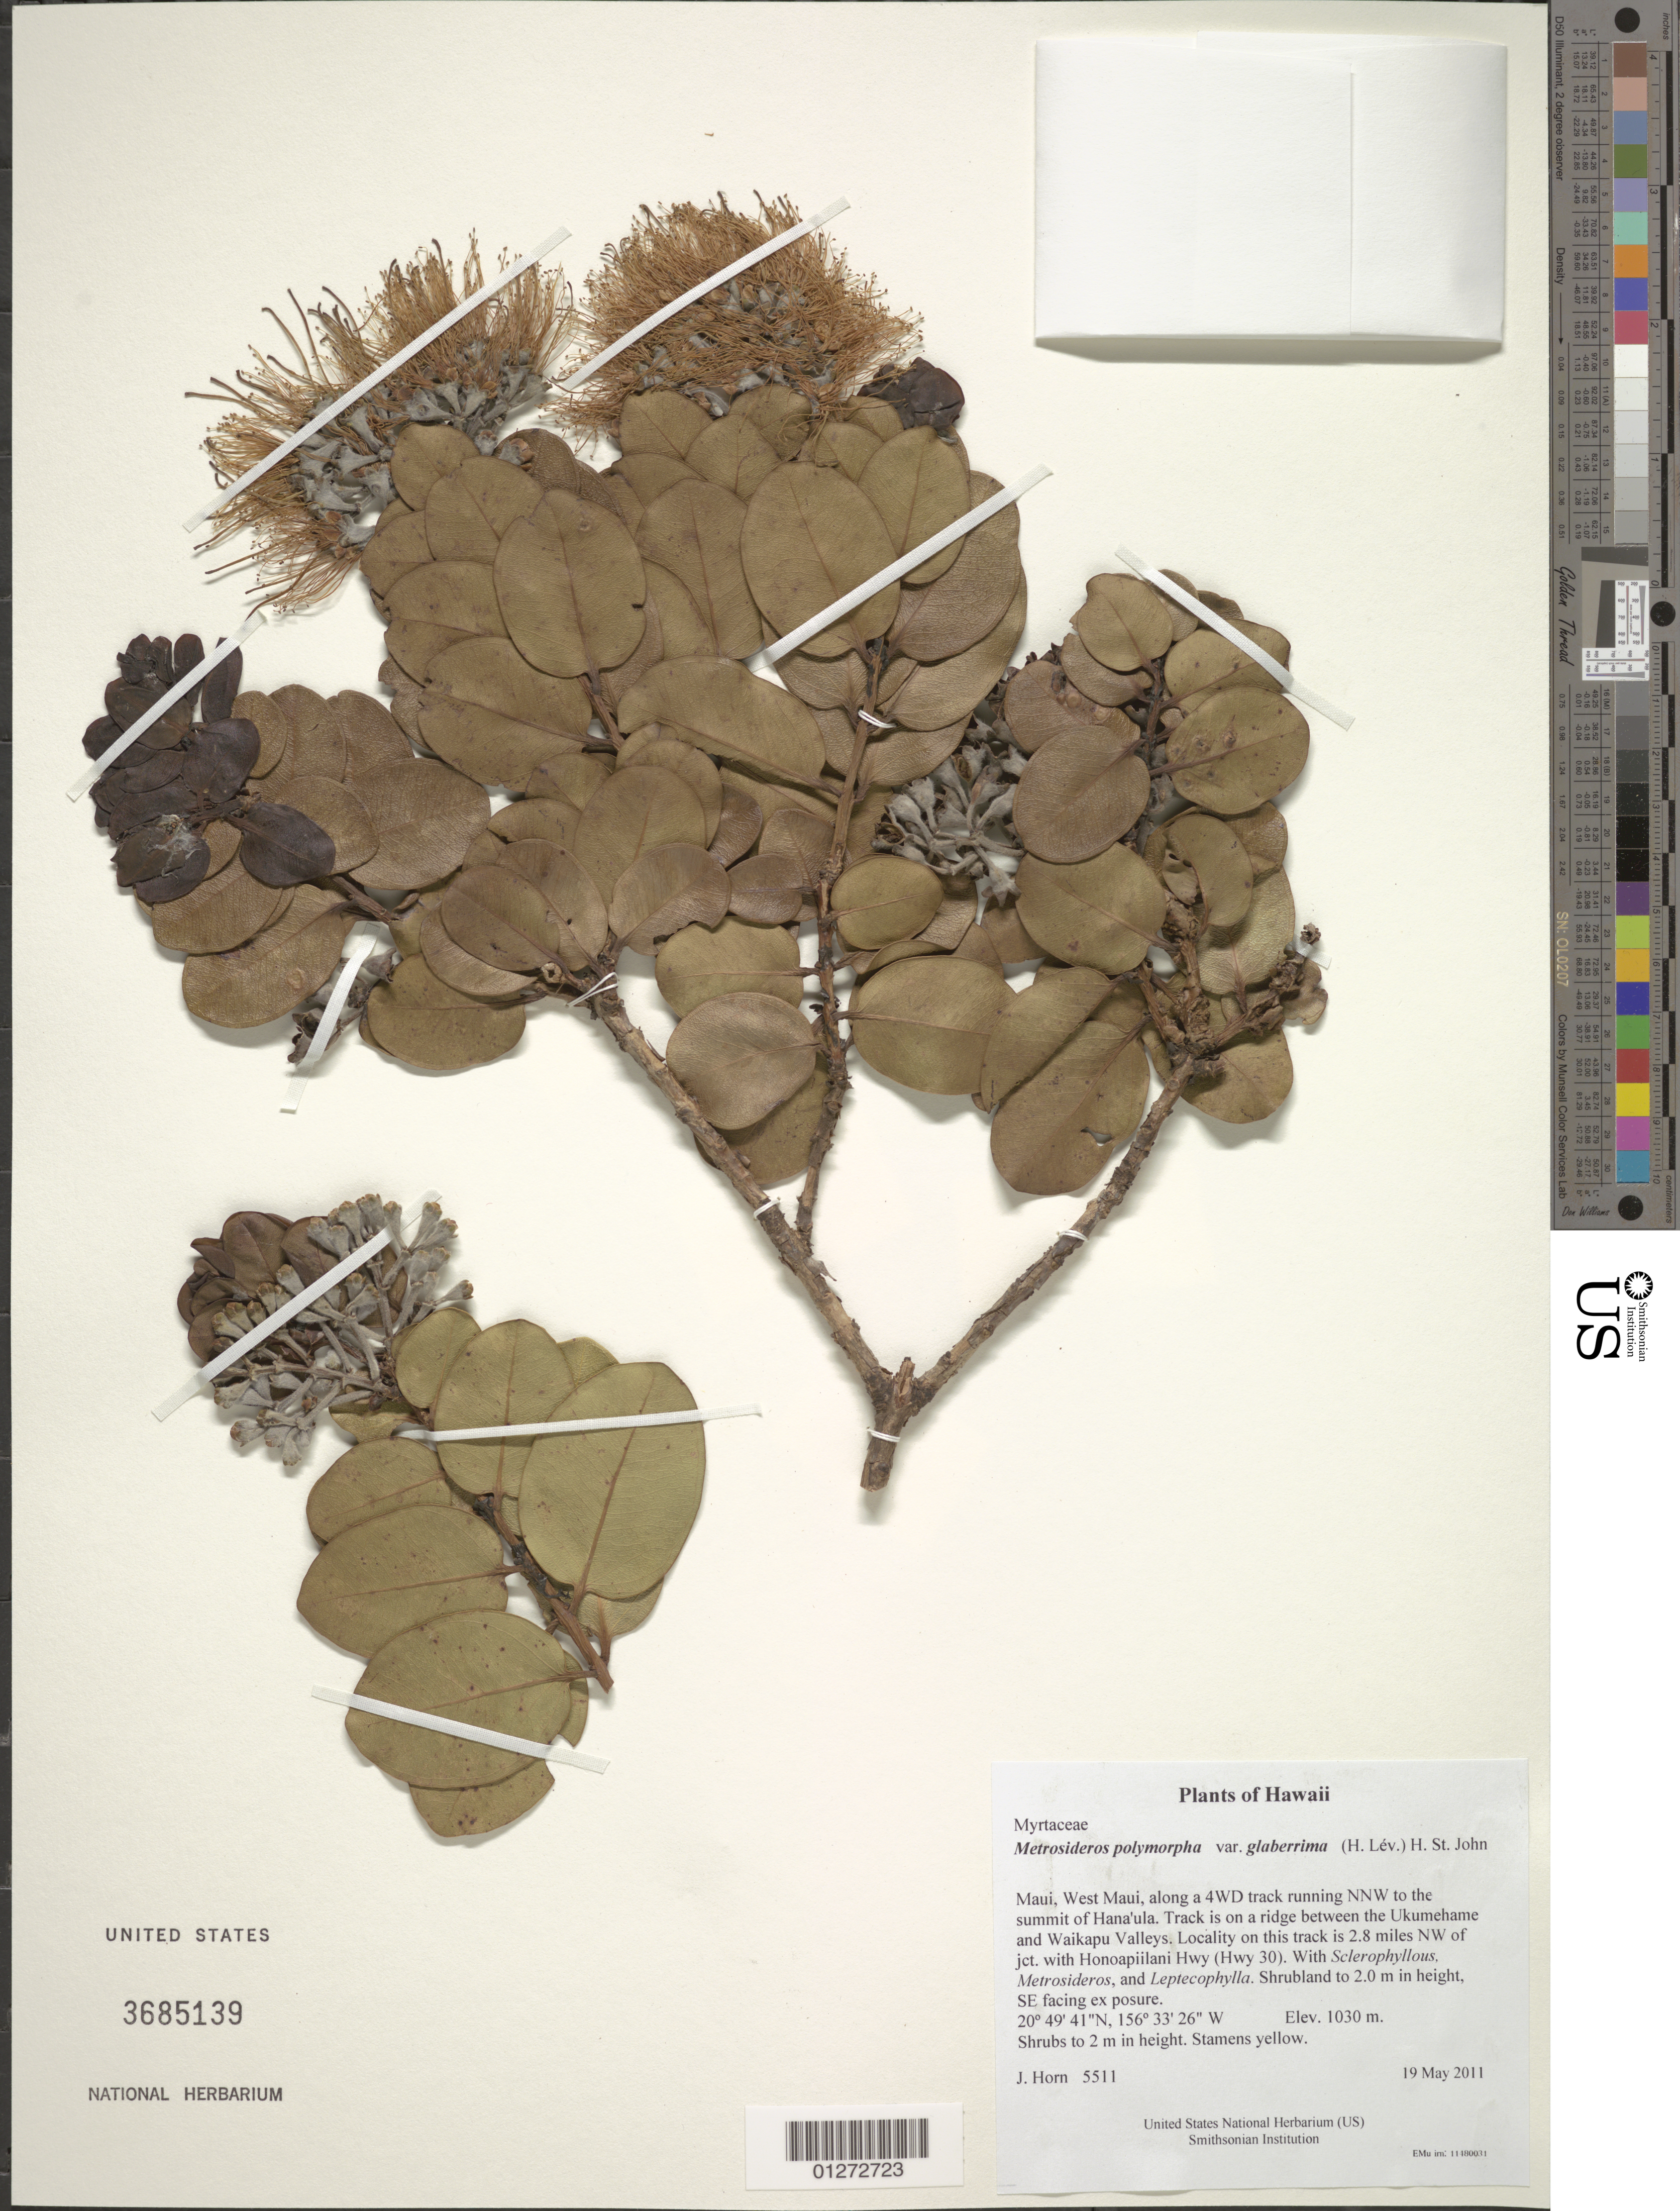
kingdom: Plantae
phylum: Tracheophyta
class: Magnoliopsida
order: Myrtales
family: Myrtaceae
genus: Metrosideros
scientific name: Metrosideros polymorpha var. glaberrima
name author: (H. Lév.) H. St. John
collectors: J. Horn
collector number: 5511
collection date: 2011-05-19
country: United States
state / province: Hawaii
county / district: Maui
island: Maui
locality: West Maui, along a 4WD track running NNW to the summit of Hana'ula. Track is on a ridge between the Ukumehame and Waikapu Valleys. Locality on this track is 2.8 miles NW of jct. with Honoapiilani Hwy (Hwy 30).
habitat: Sclerophyllous shrubland to 2.0 m in height, SE facing exposure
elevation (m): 1030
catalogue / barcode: US 3685139